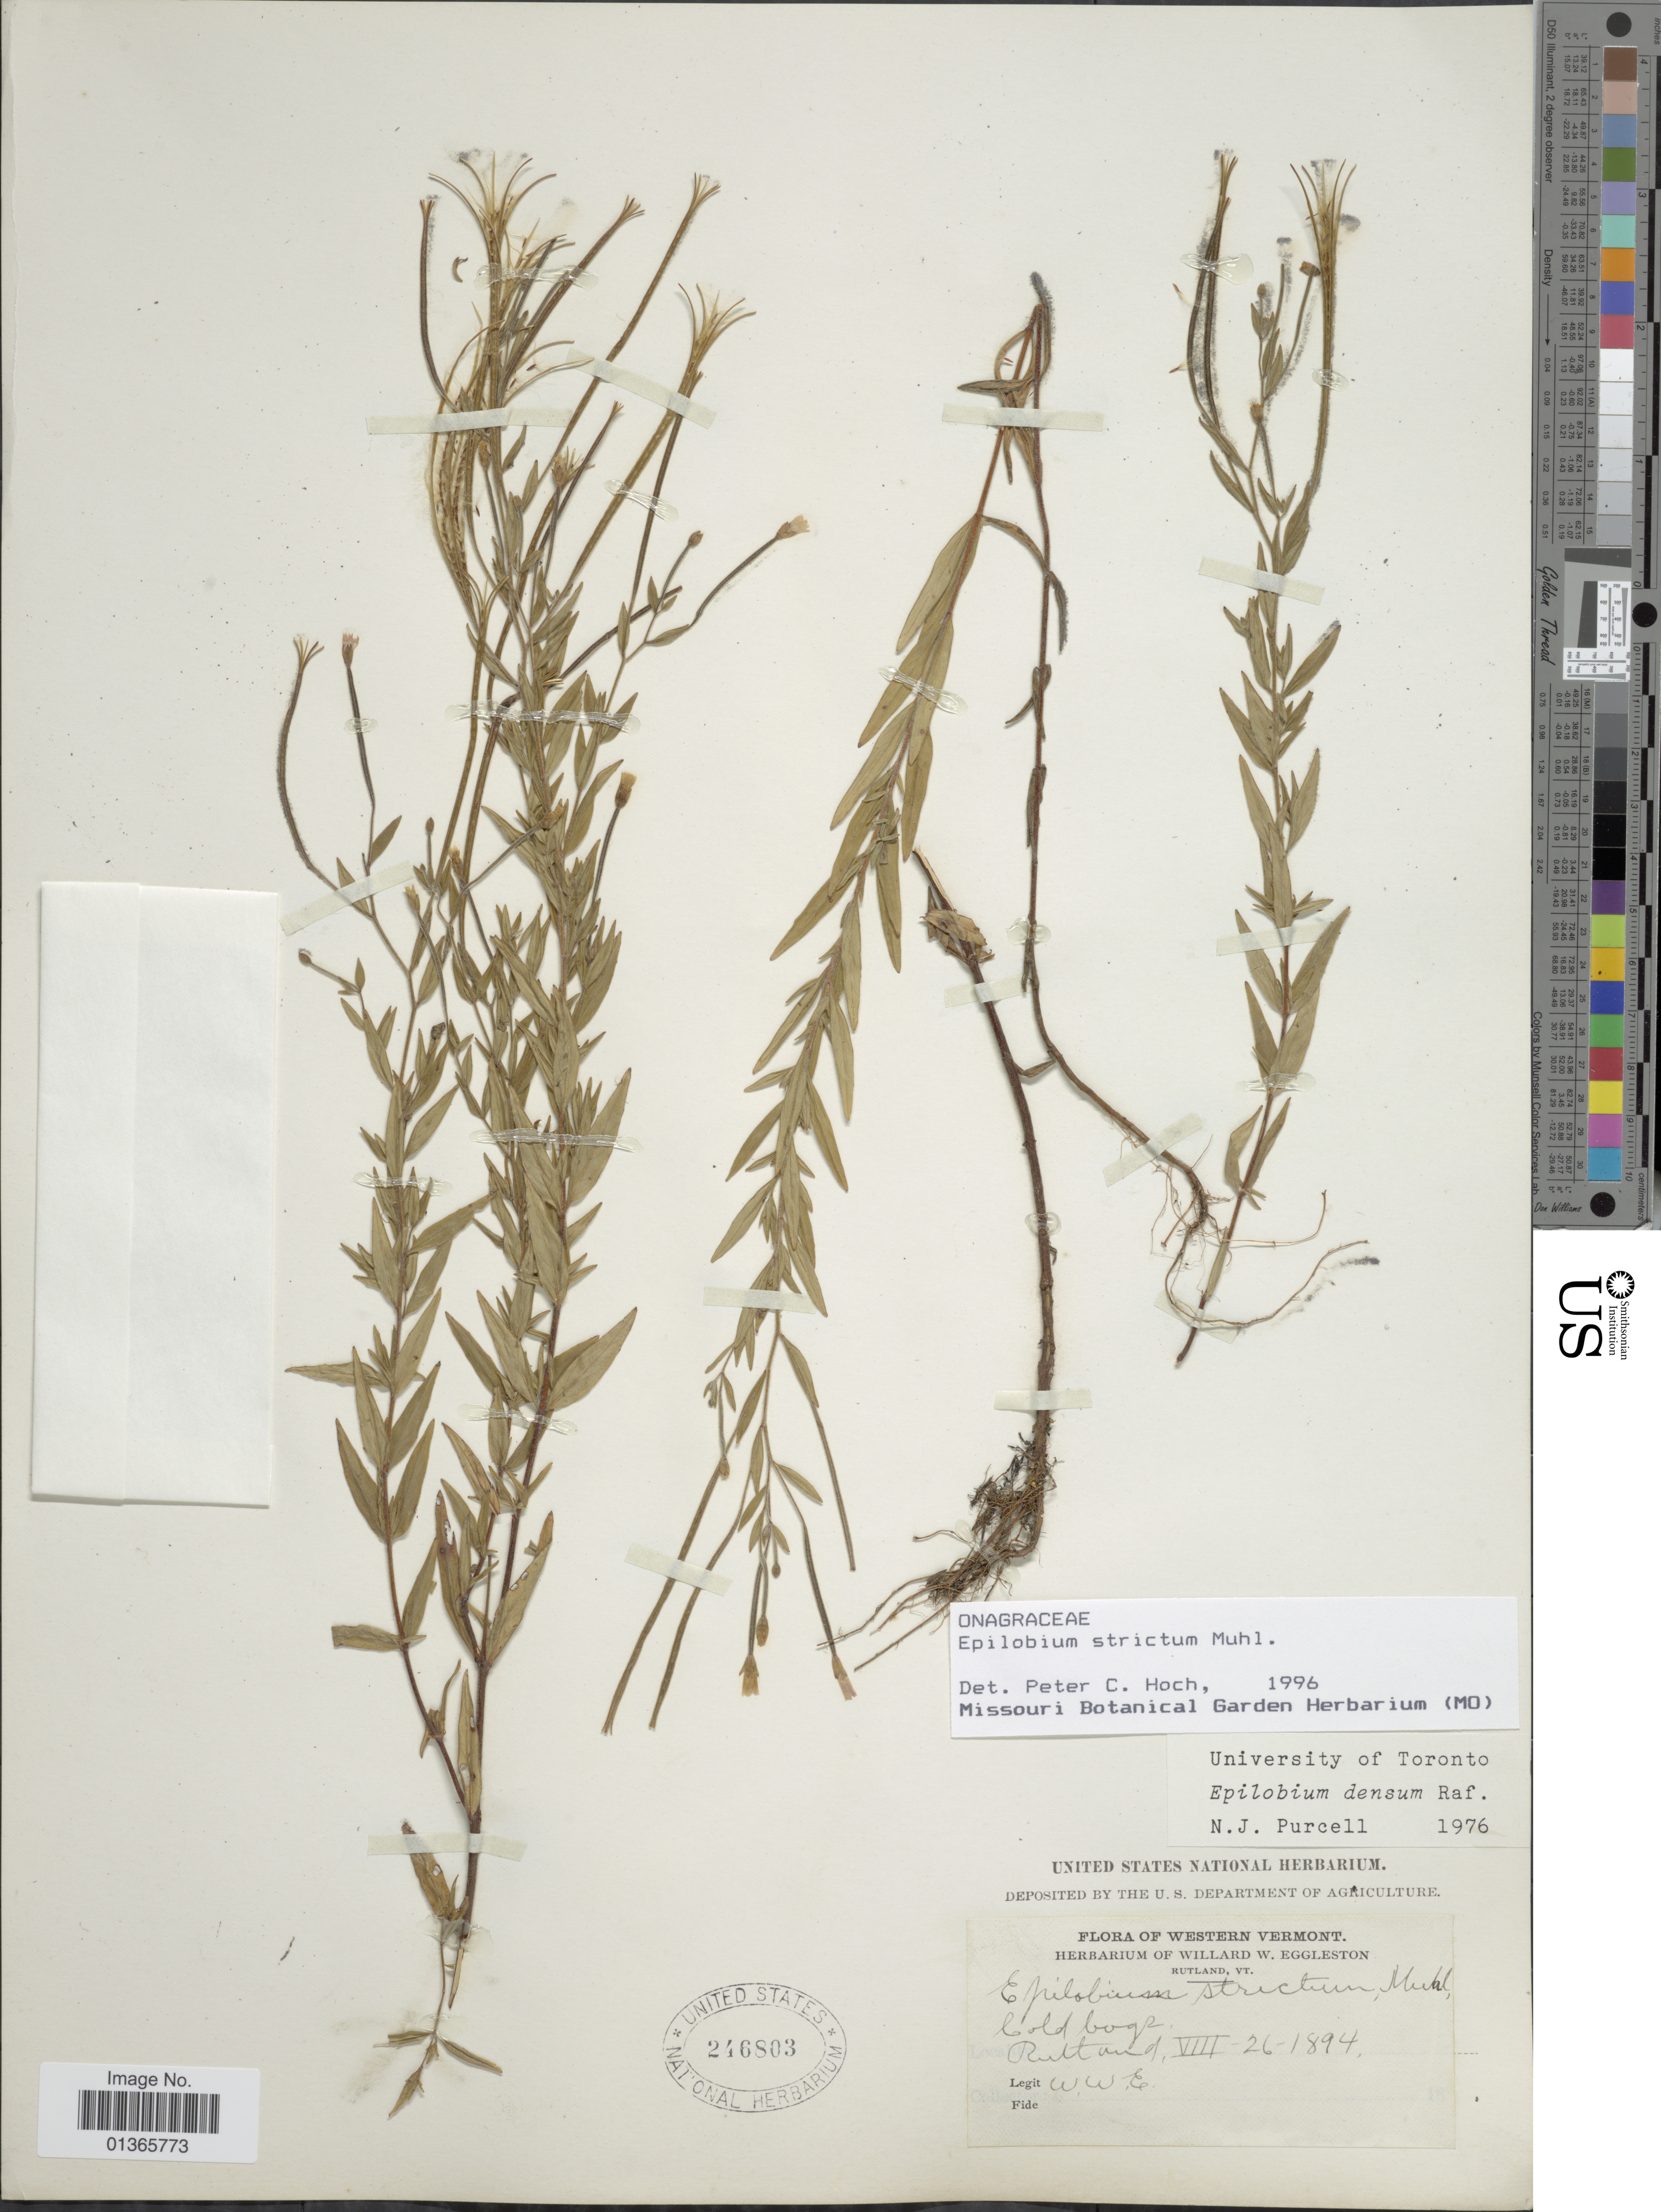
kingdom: Plantae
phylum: Tracheophyta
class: Magnoliopsida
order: Myrtales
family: Onagraceae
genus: Epilobium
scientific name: Epilobium strictum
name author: Muhl.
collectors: W. W. Eggleston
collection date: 1894-08-26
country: United States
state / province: Vermont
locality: Western Vermont. Rutland.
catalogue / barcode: US 246803